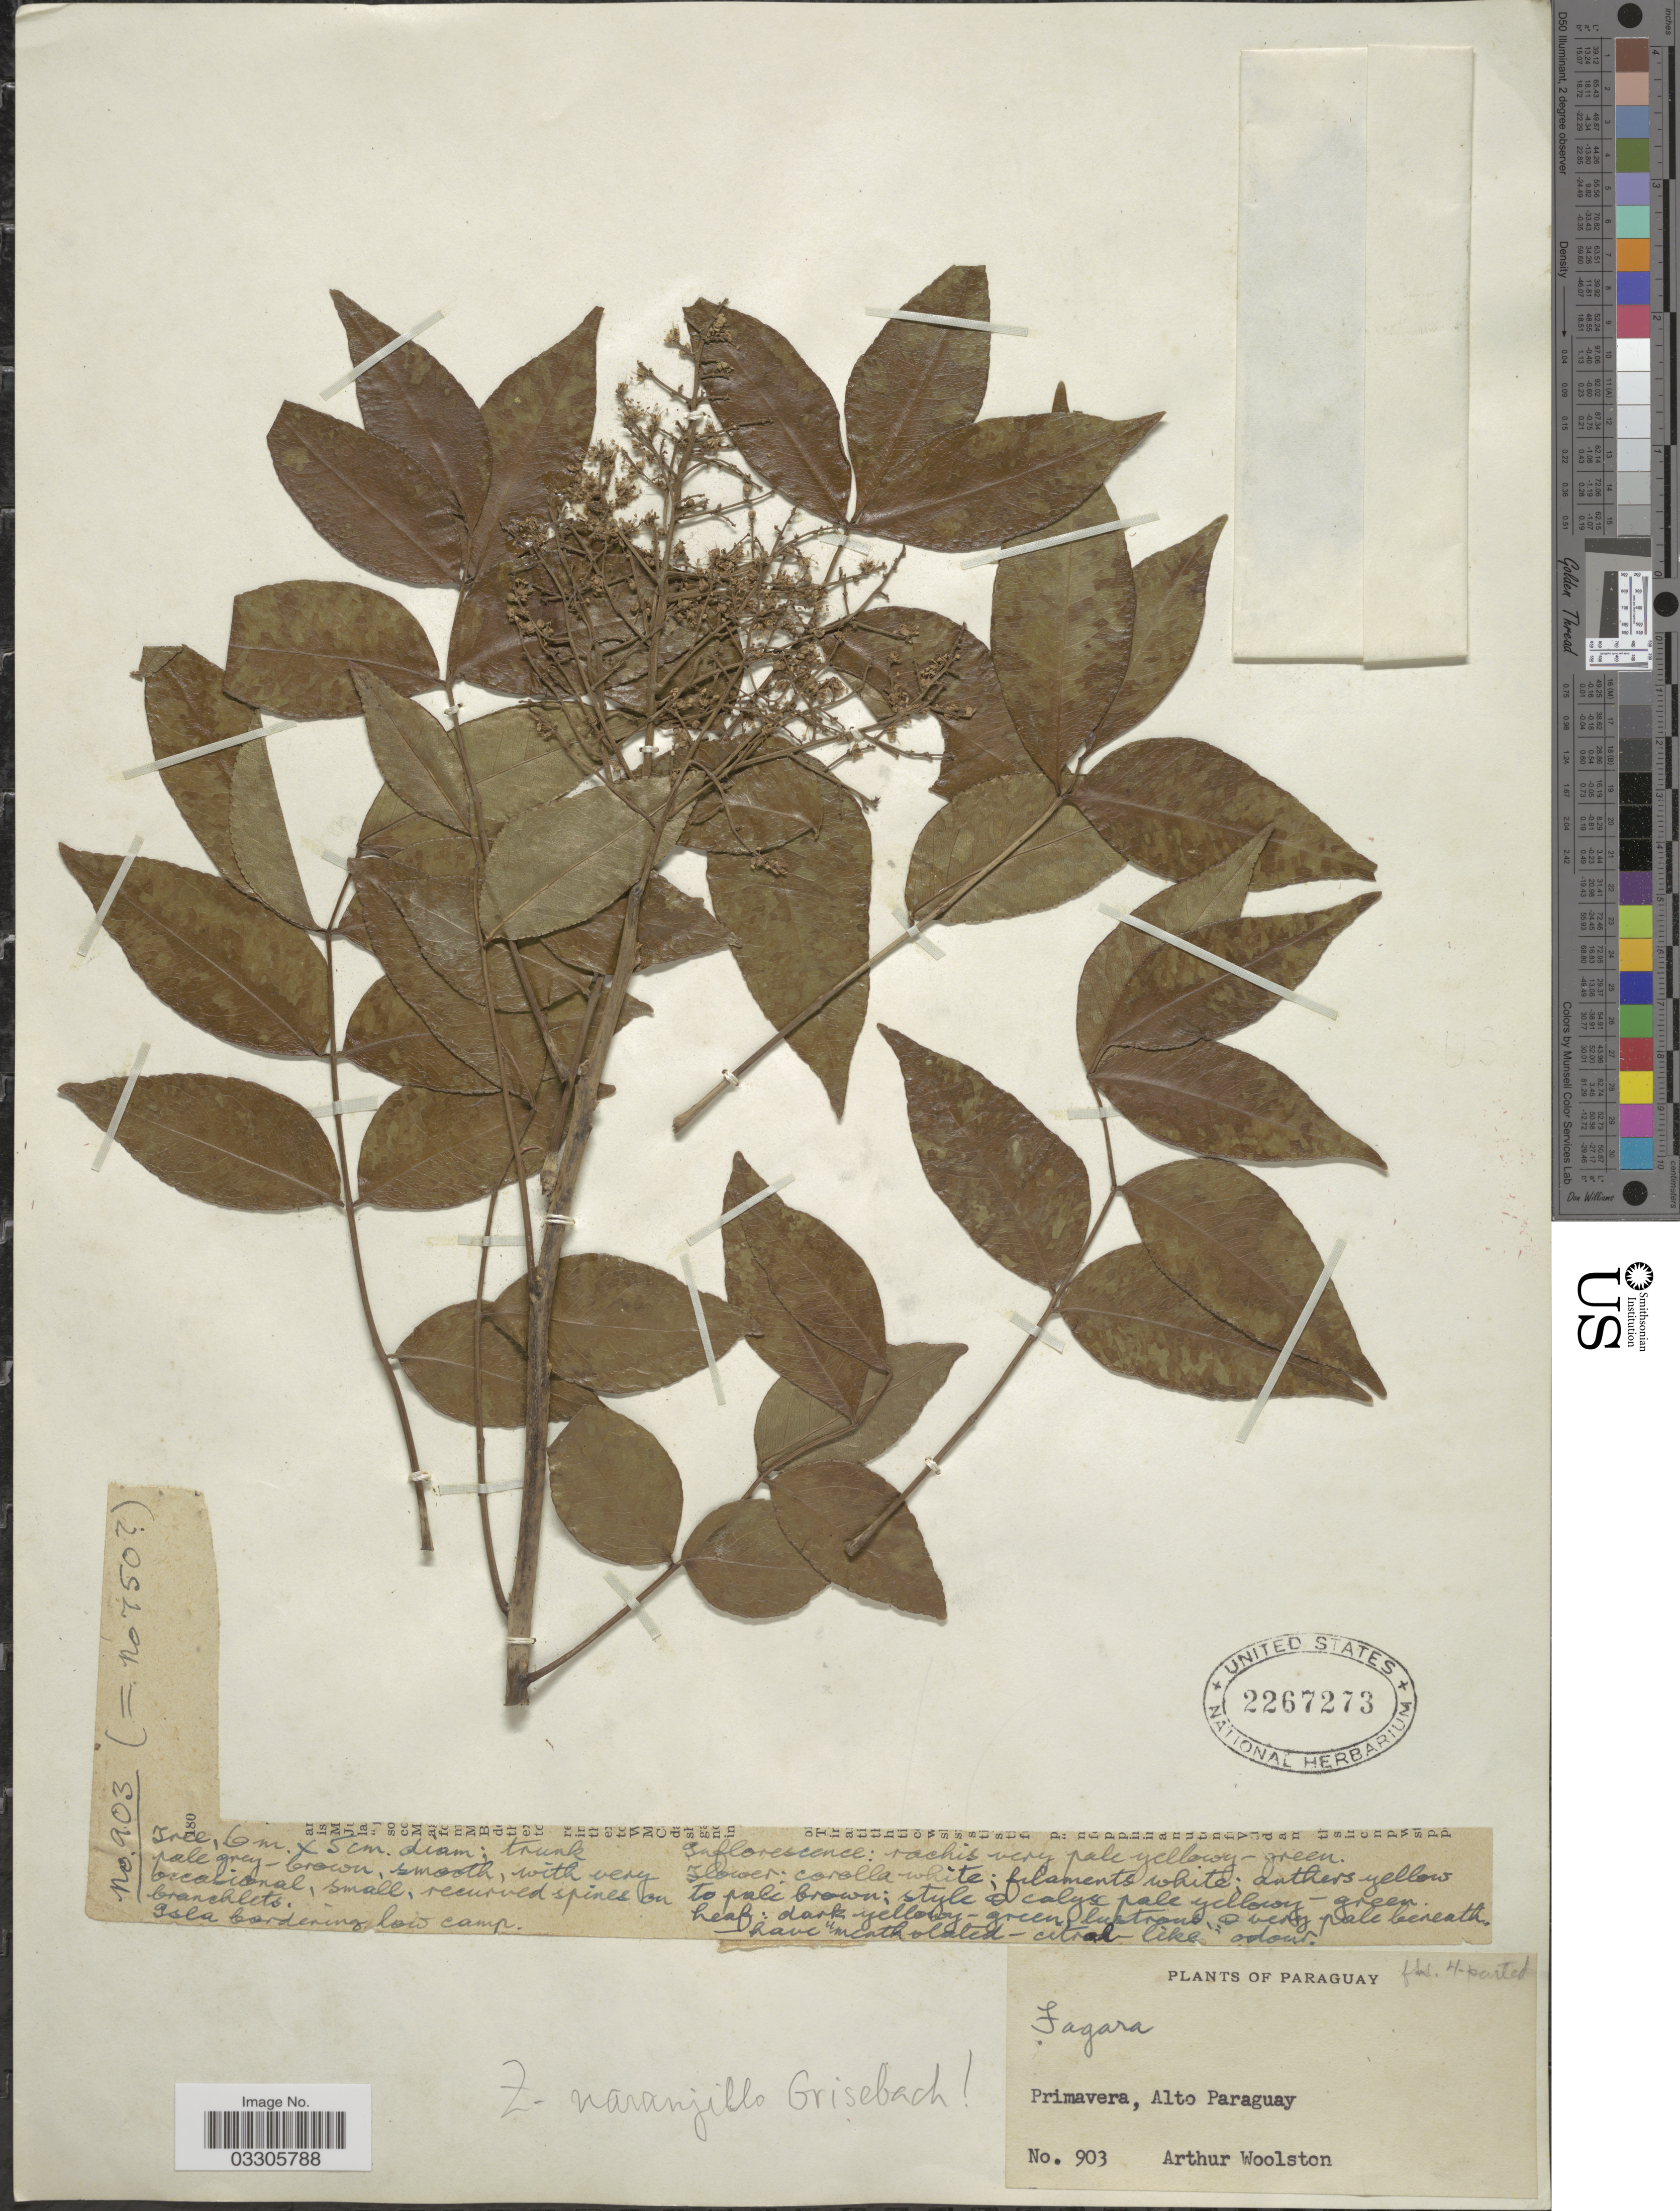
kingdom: Plantae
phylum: Tracheophyta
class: Magnoliopsida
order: Sapindales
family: Rutaceae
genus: Zanthoxylum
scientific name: Zanthoxylum naranjillo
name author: Griseb.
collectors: A. L. Woolston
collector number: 903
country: Paraguay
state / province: Alto Paraguay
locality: Primavera.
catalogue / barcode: US 2267273